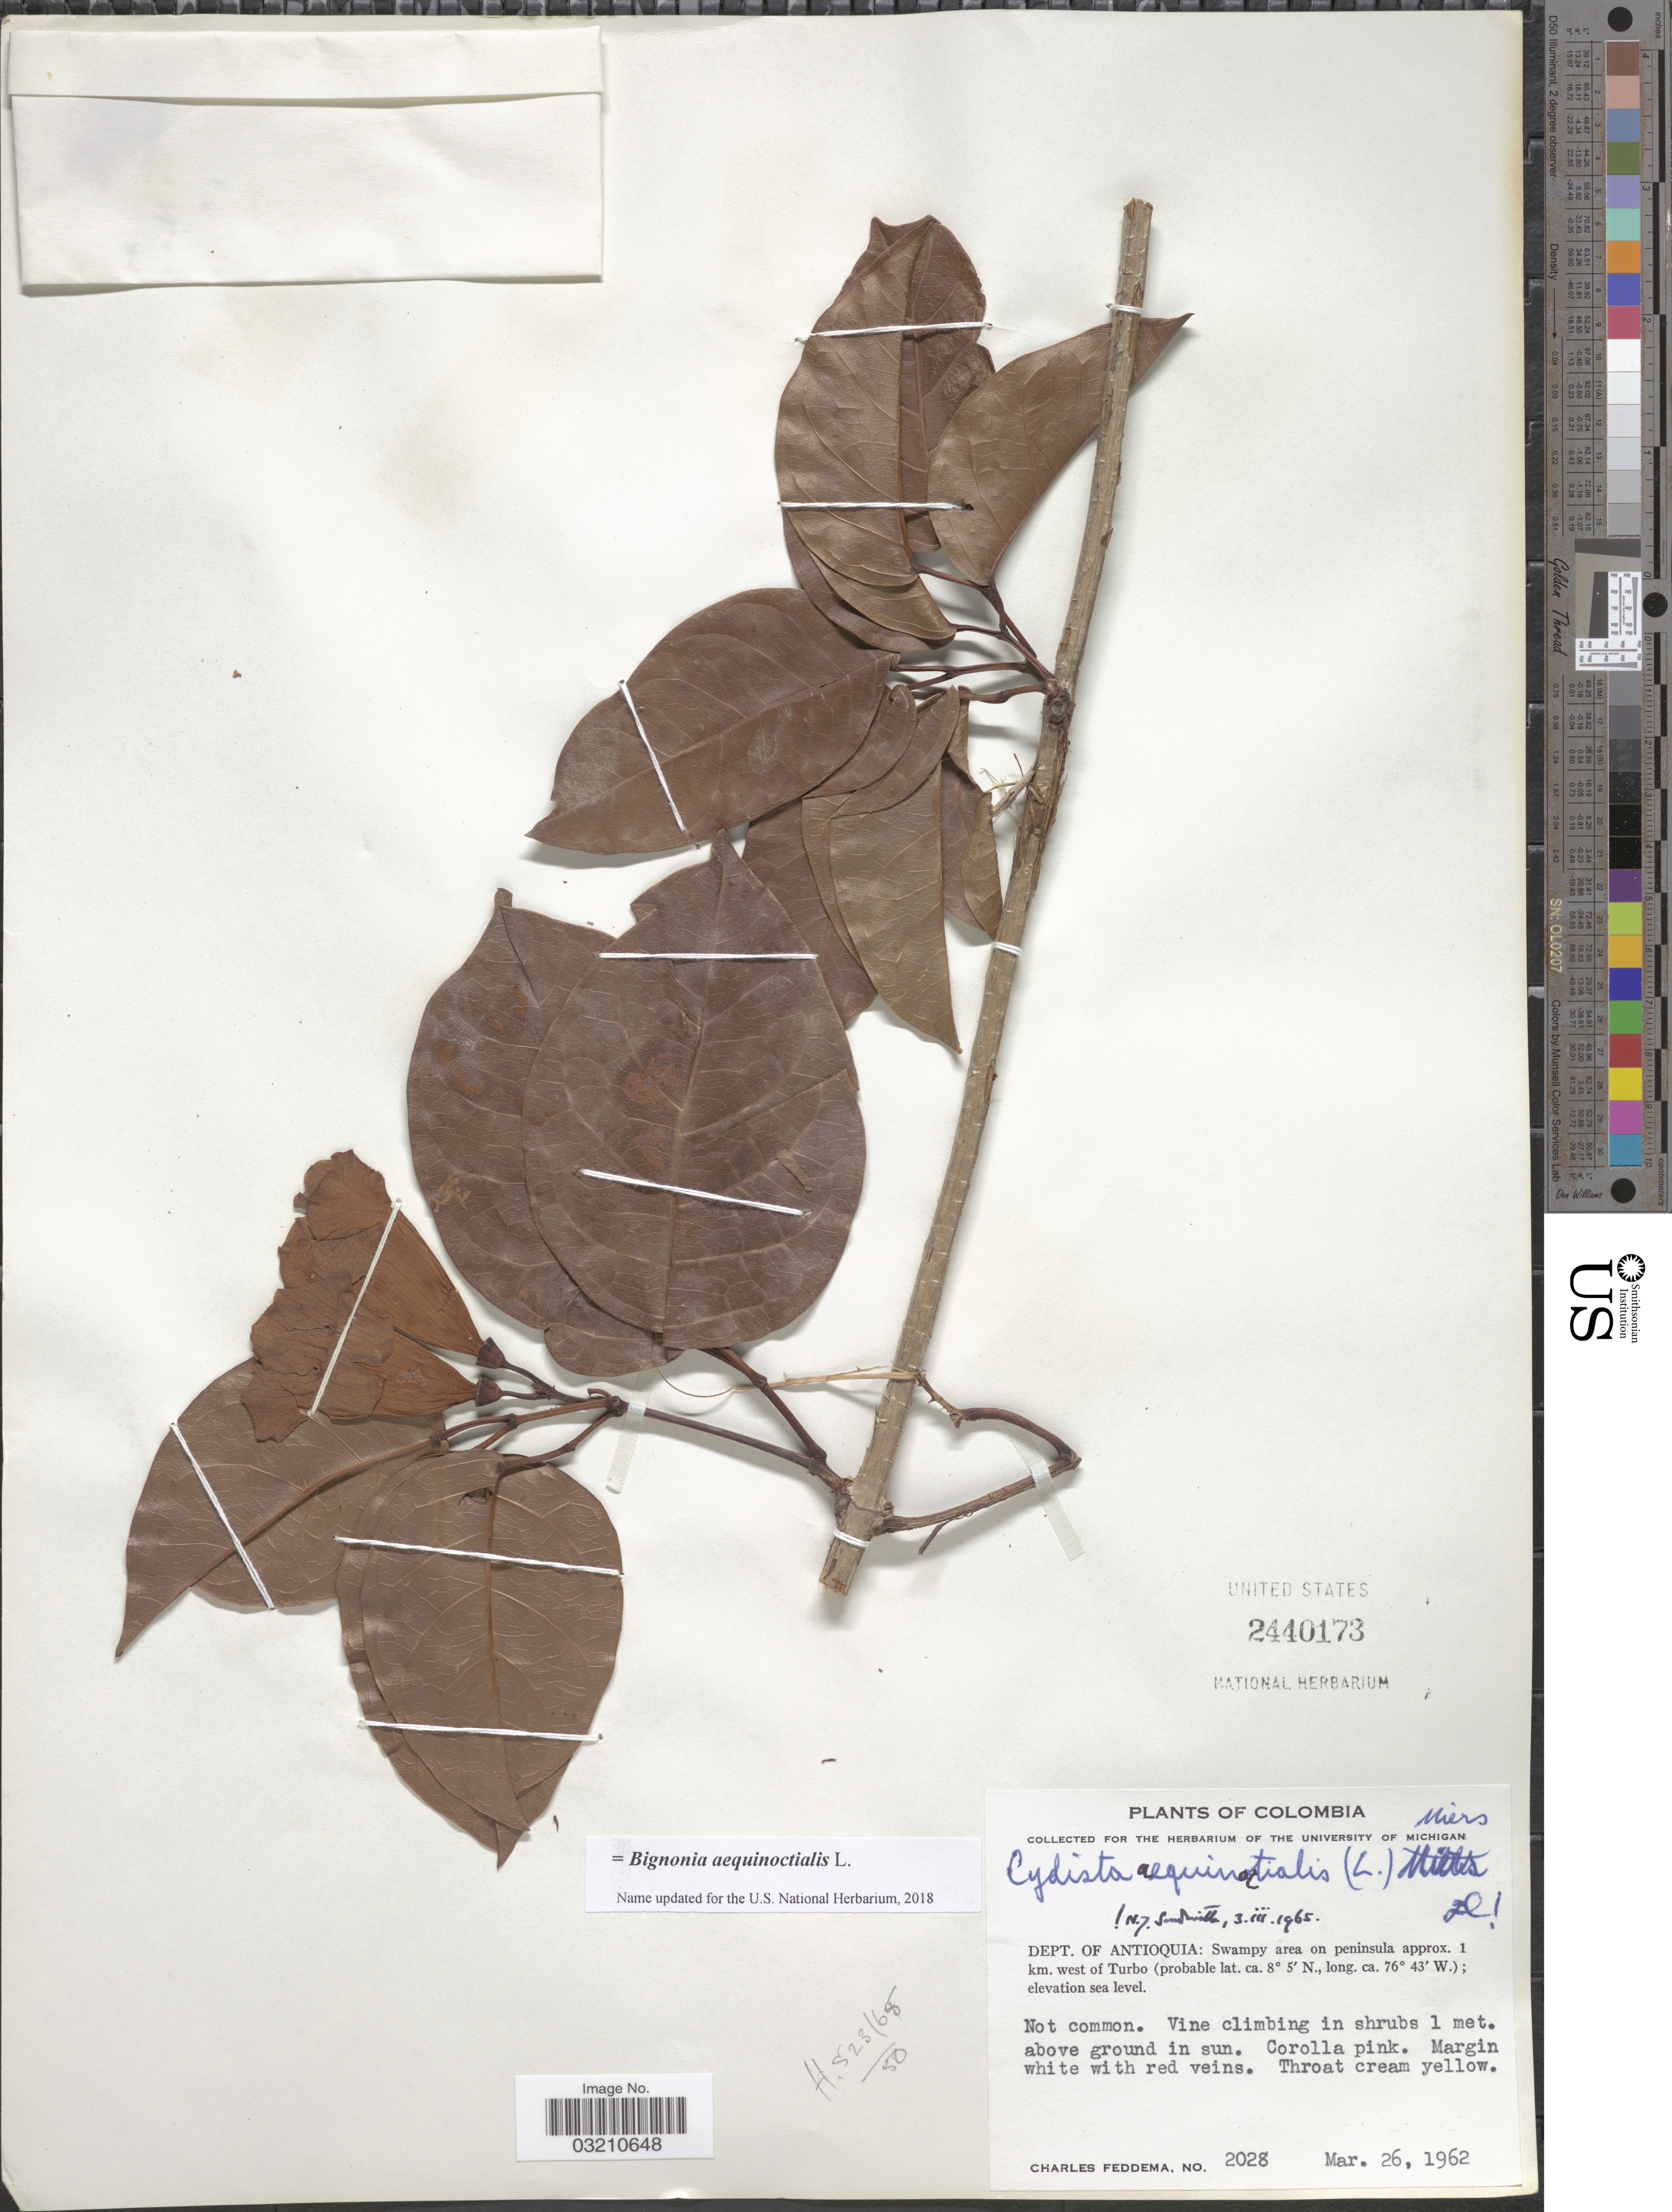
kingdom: Plantae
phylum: Tracheophyta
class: Magnoliopsida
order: Lamiales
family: Bignoniaceae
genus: Bignonia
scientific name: Bignonia aequinoctialis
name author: L.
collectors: C. Feddema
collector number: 2028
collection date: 1962-03-26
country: Colombia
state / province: Antioquia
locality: Dept. of Antioquia: Swampy area on peninsula approx. 1 km. west of Turbo.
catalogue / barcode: US 2440173